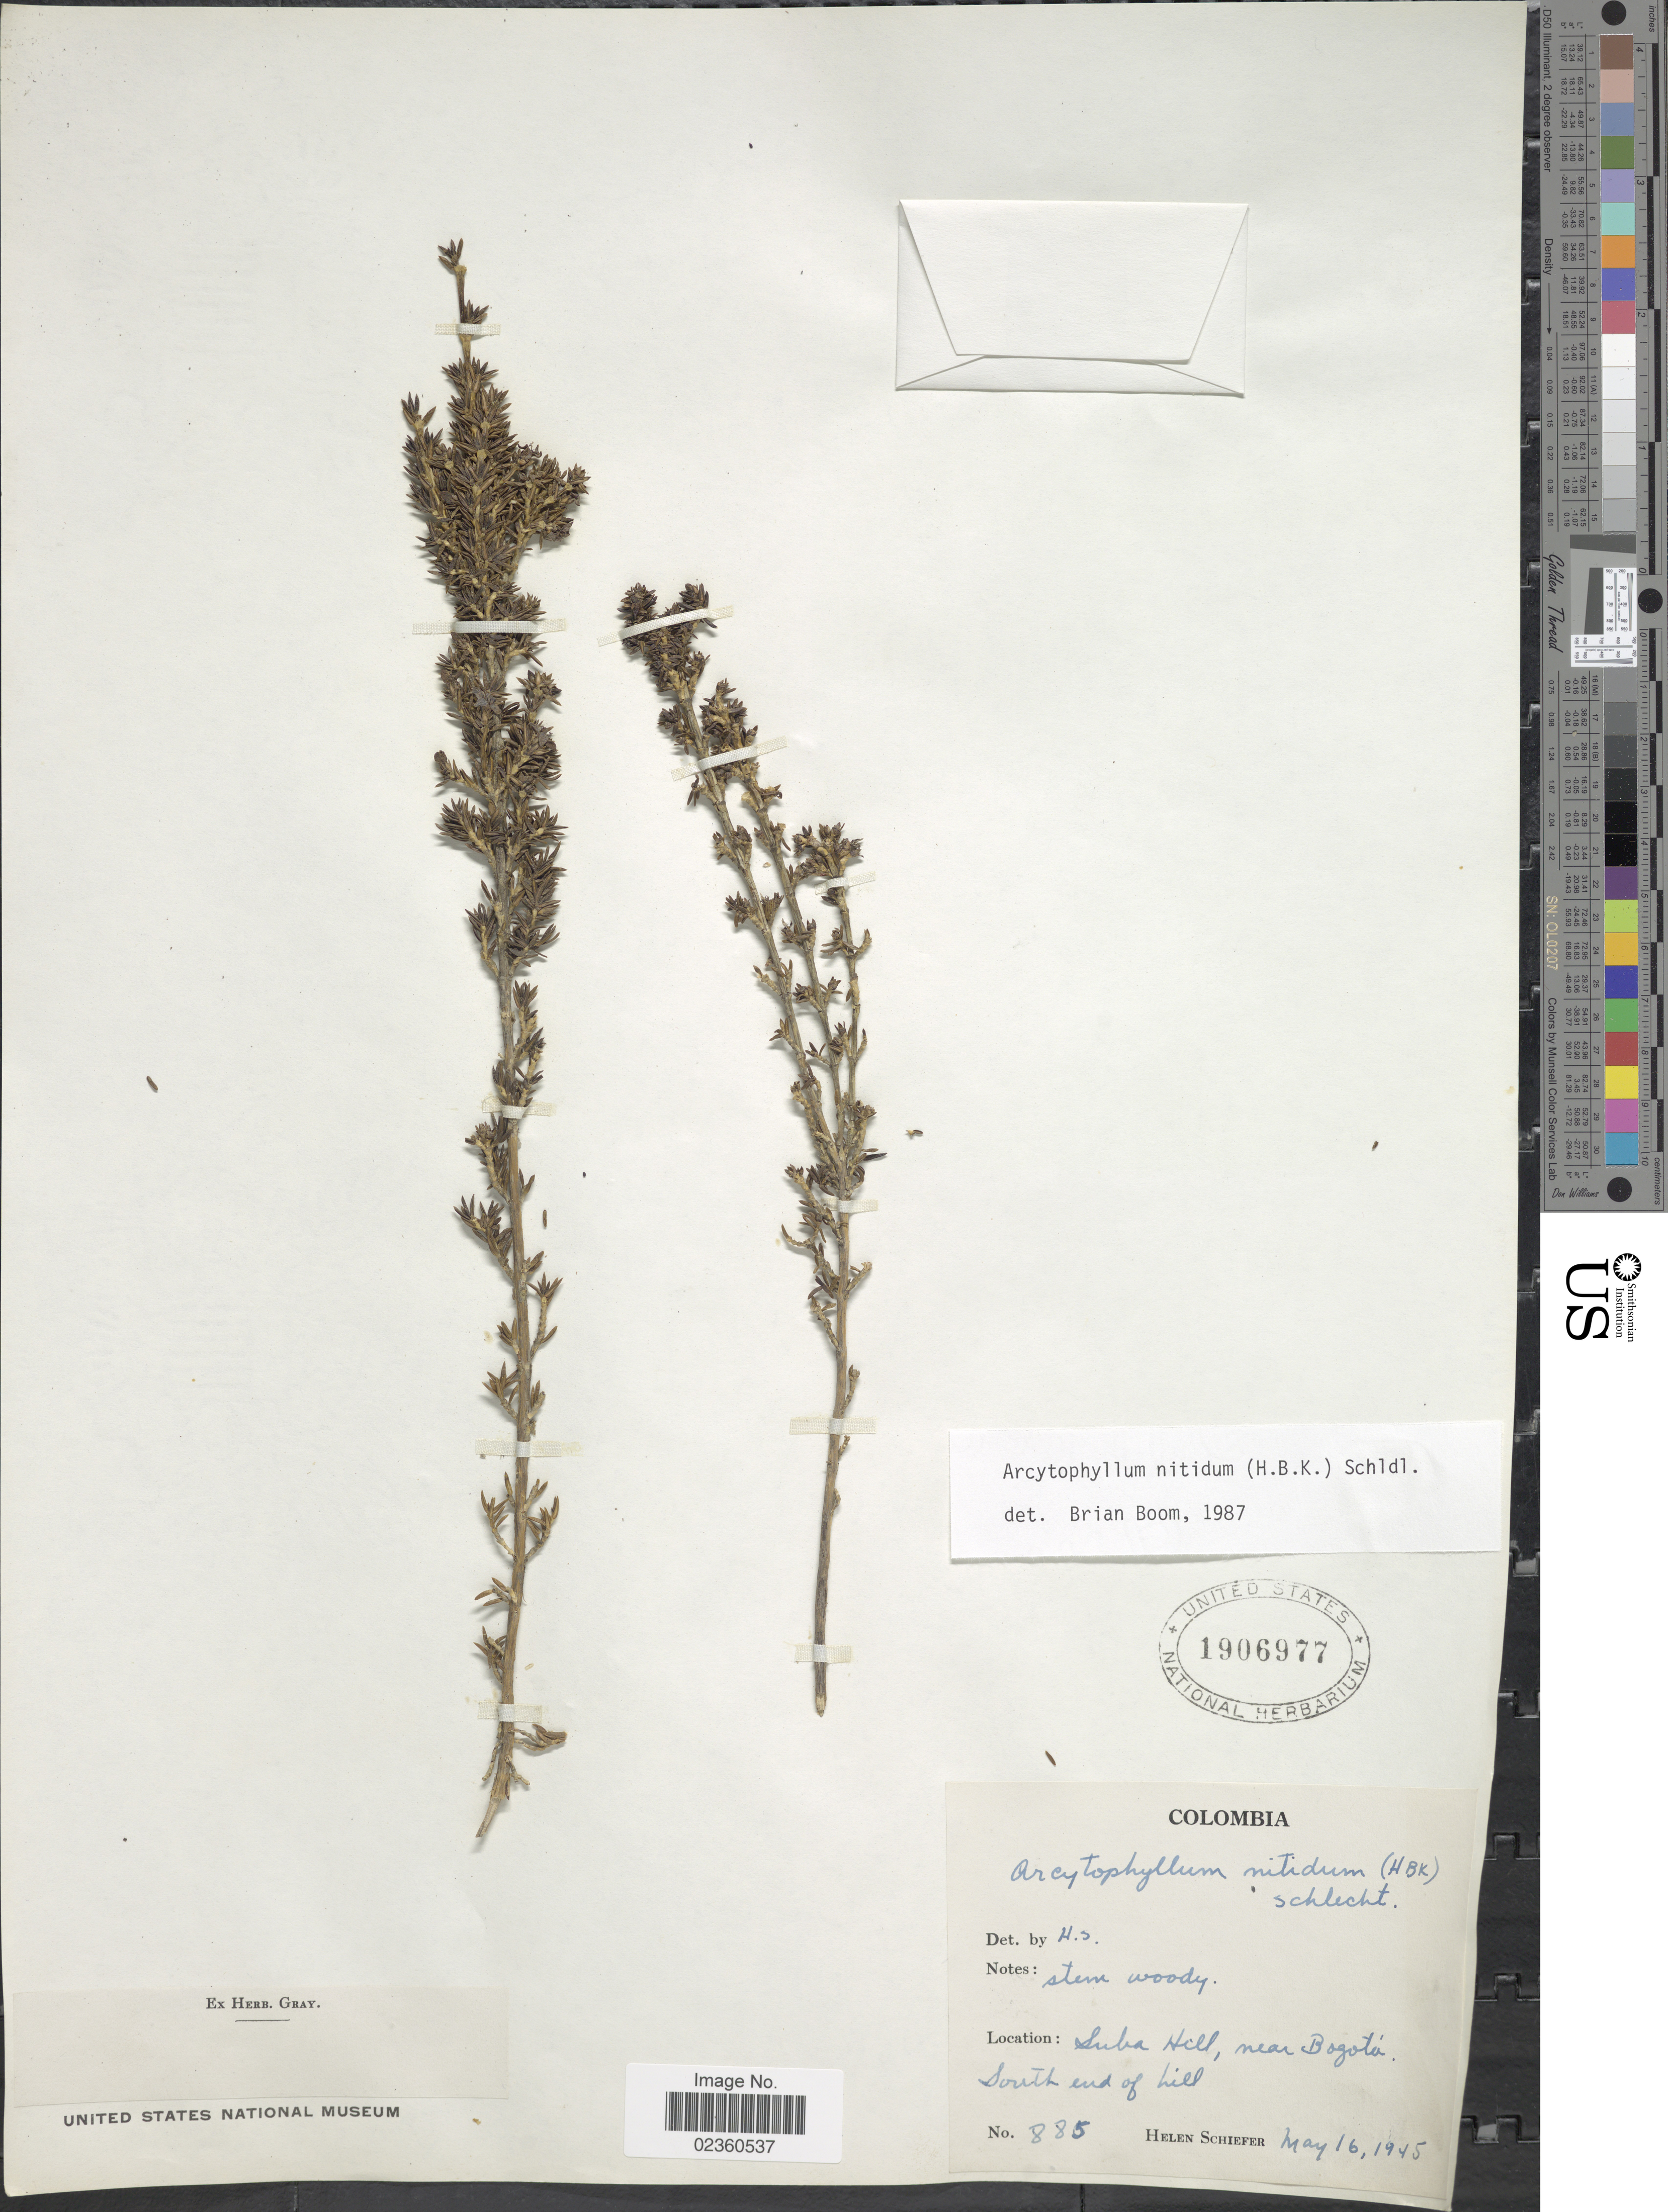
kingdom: Plantae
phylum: Tracheophyta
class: Magnoliopsida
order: Gentianales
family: Rubiaceae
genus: Arcytophyllum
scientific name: Arcytophyllum nitidum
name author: (Kunth) Schltdl.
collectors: H. Schiefer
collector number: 885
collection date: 1945-05-16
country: Colombia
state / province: Bogota D.C.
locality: Suba Hill, near Bogotá, south end of hill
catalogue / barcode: US 1906977